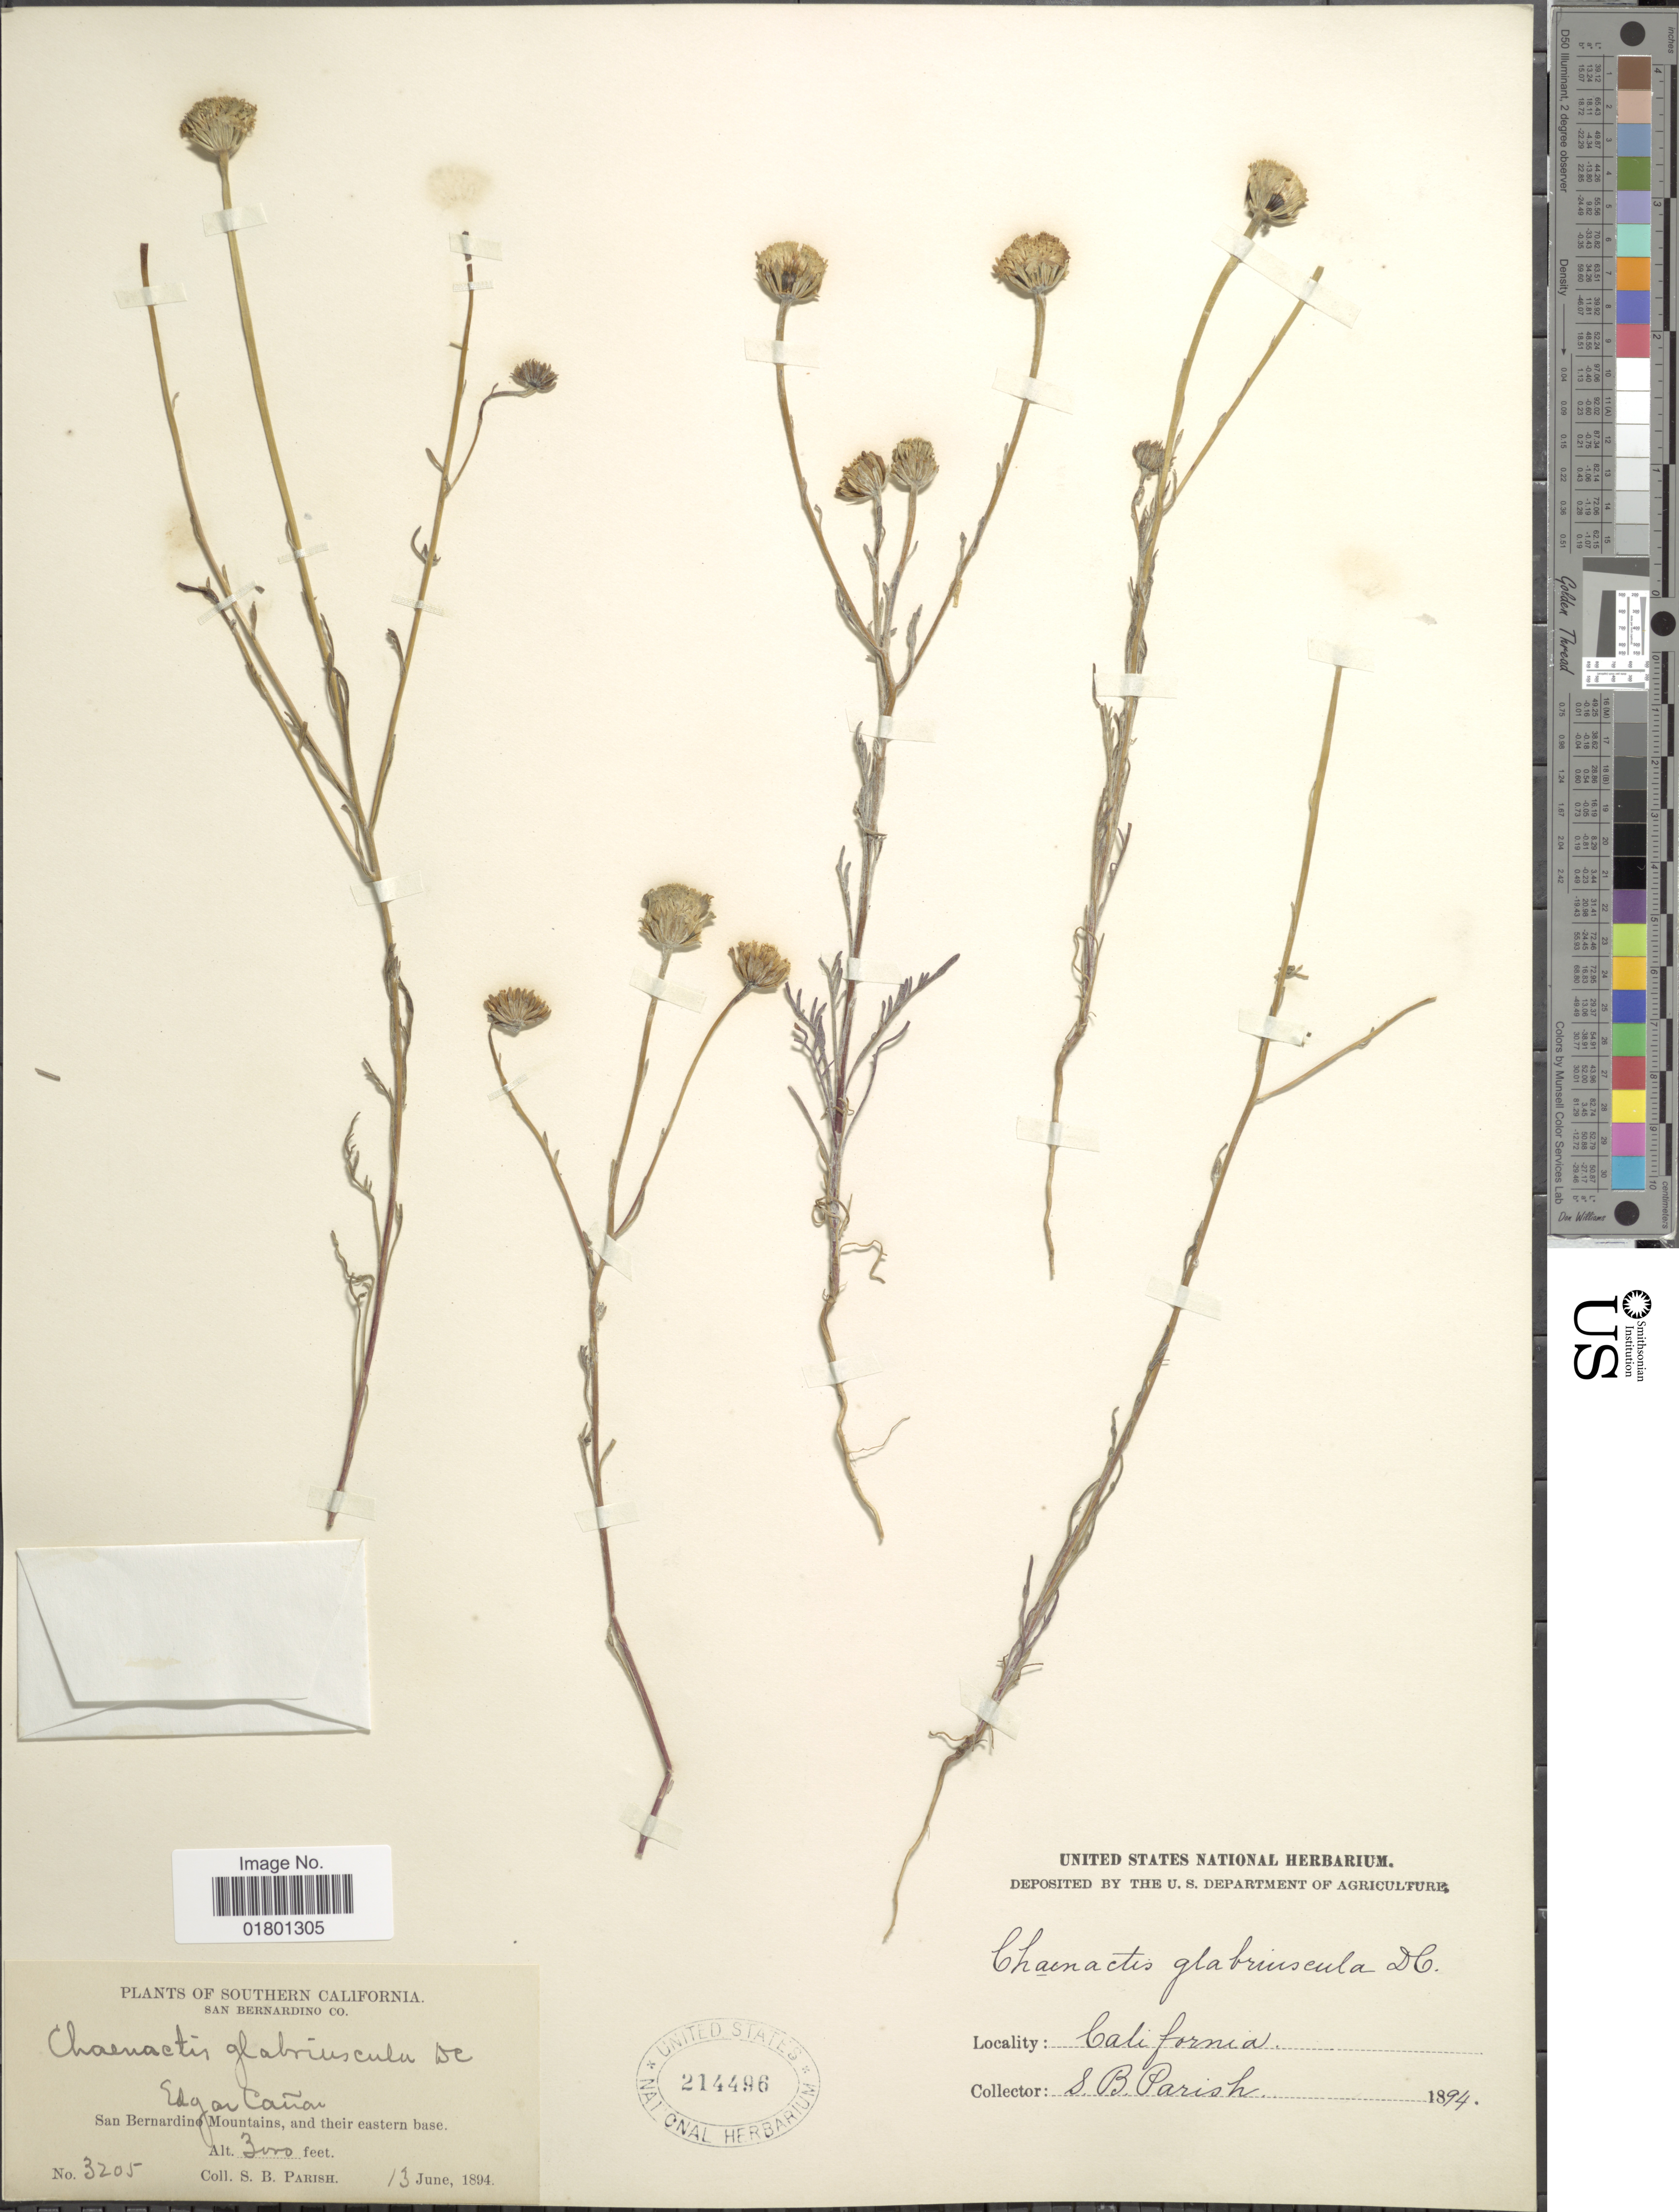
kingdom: Plantae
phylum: Tracheophyta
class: Magnoliopsida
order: Asterales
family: Asteraceae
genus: Chaenactis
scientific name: Chaenactis glabriuscula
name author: DC.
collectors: S. B. Parish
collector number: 3205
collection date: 1894-06-13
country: United States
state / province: California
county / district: San Bernardino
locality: Southern California, San Bernardino Co, Edgar Cañon, San Bernardino Mountains, and their eastern base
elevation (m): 914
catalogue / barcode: US 214496